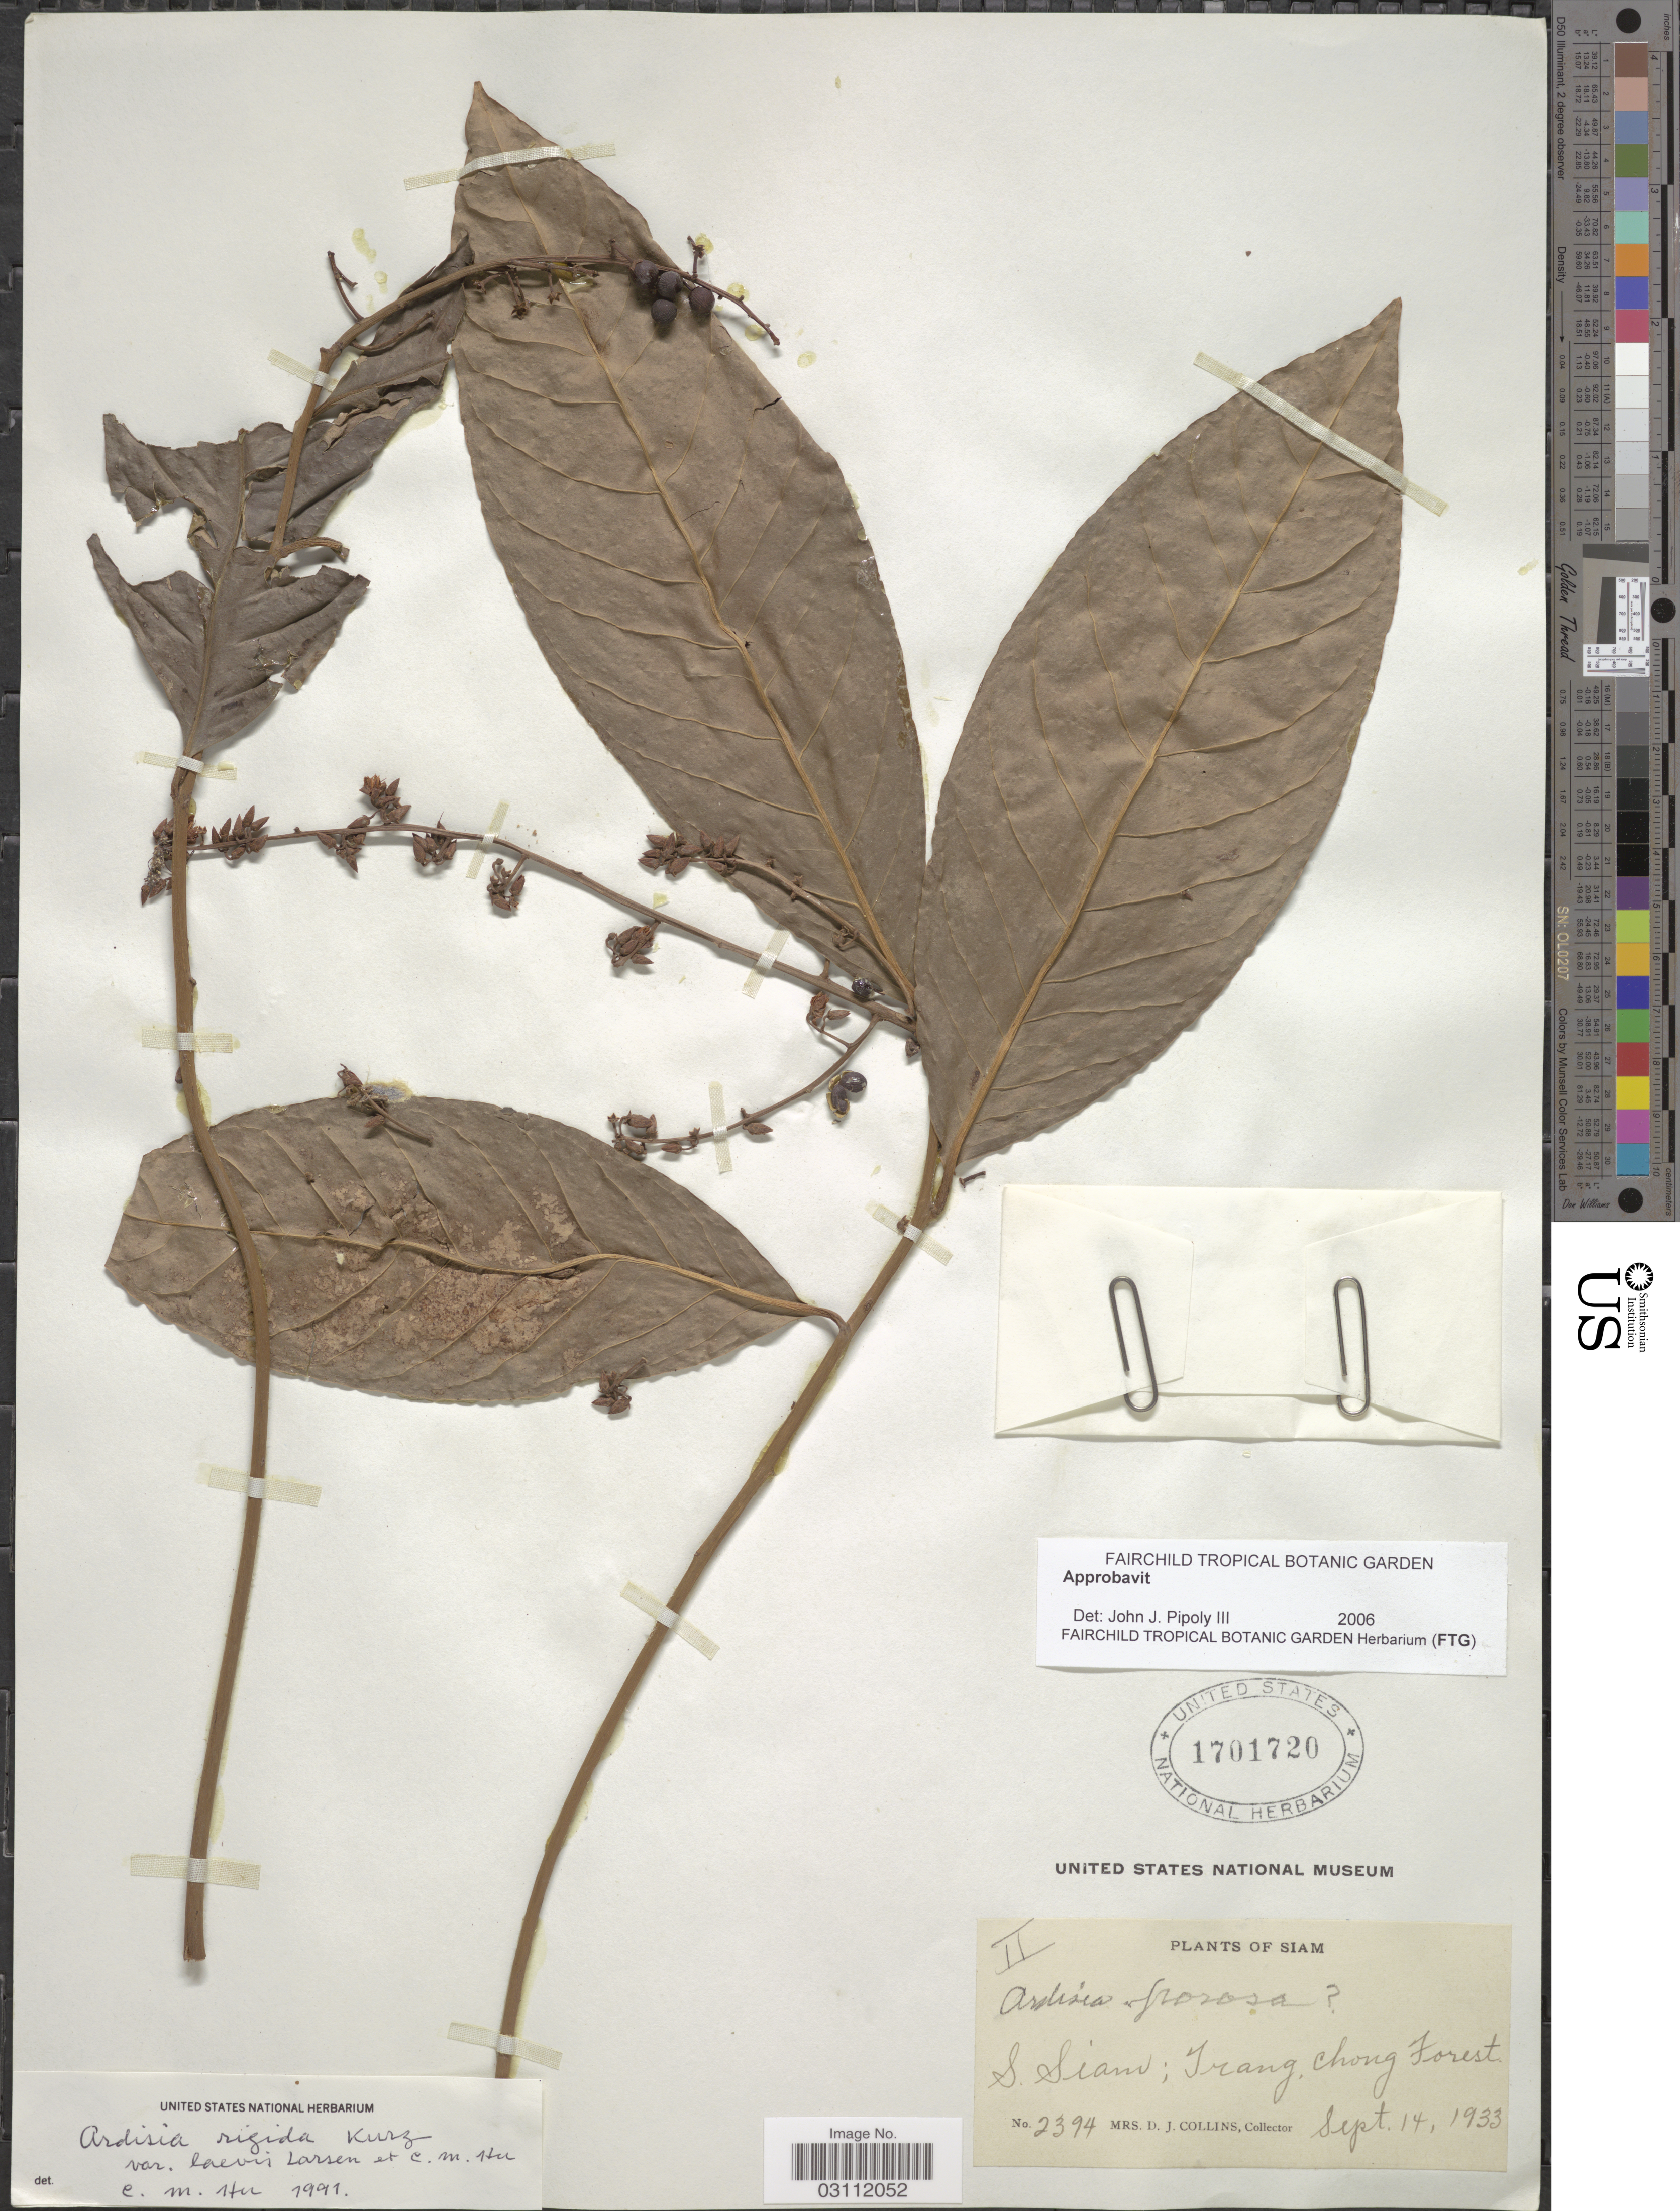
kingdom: Plantae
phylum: Tracheophyta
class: Magnoliopsida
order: Ericales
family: Primulaceae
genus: Ardisia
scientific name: Ardisia rigida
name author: Kurz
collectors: Mrs. D. J. Collins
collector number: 2394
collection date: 1933-09-14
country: Thailand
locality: S. Siam: Trang, Chong Forest.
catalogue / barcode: US 1701720